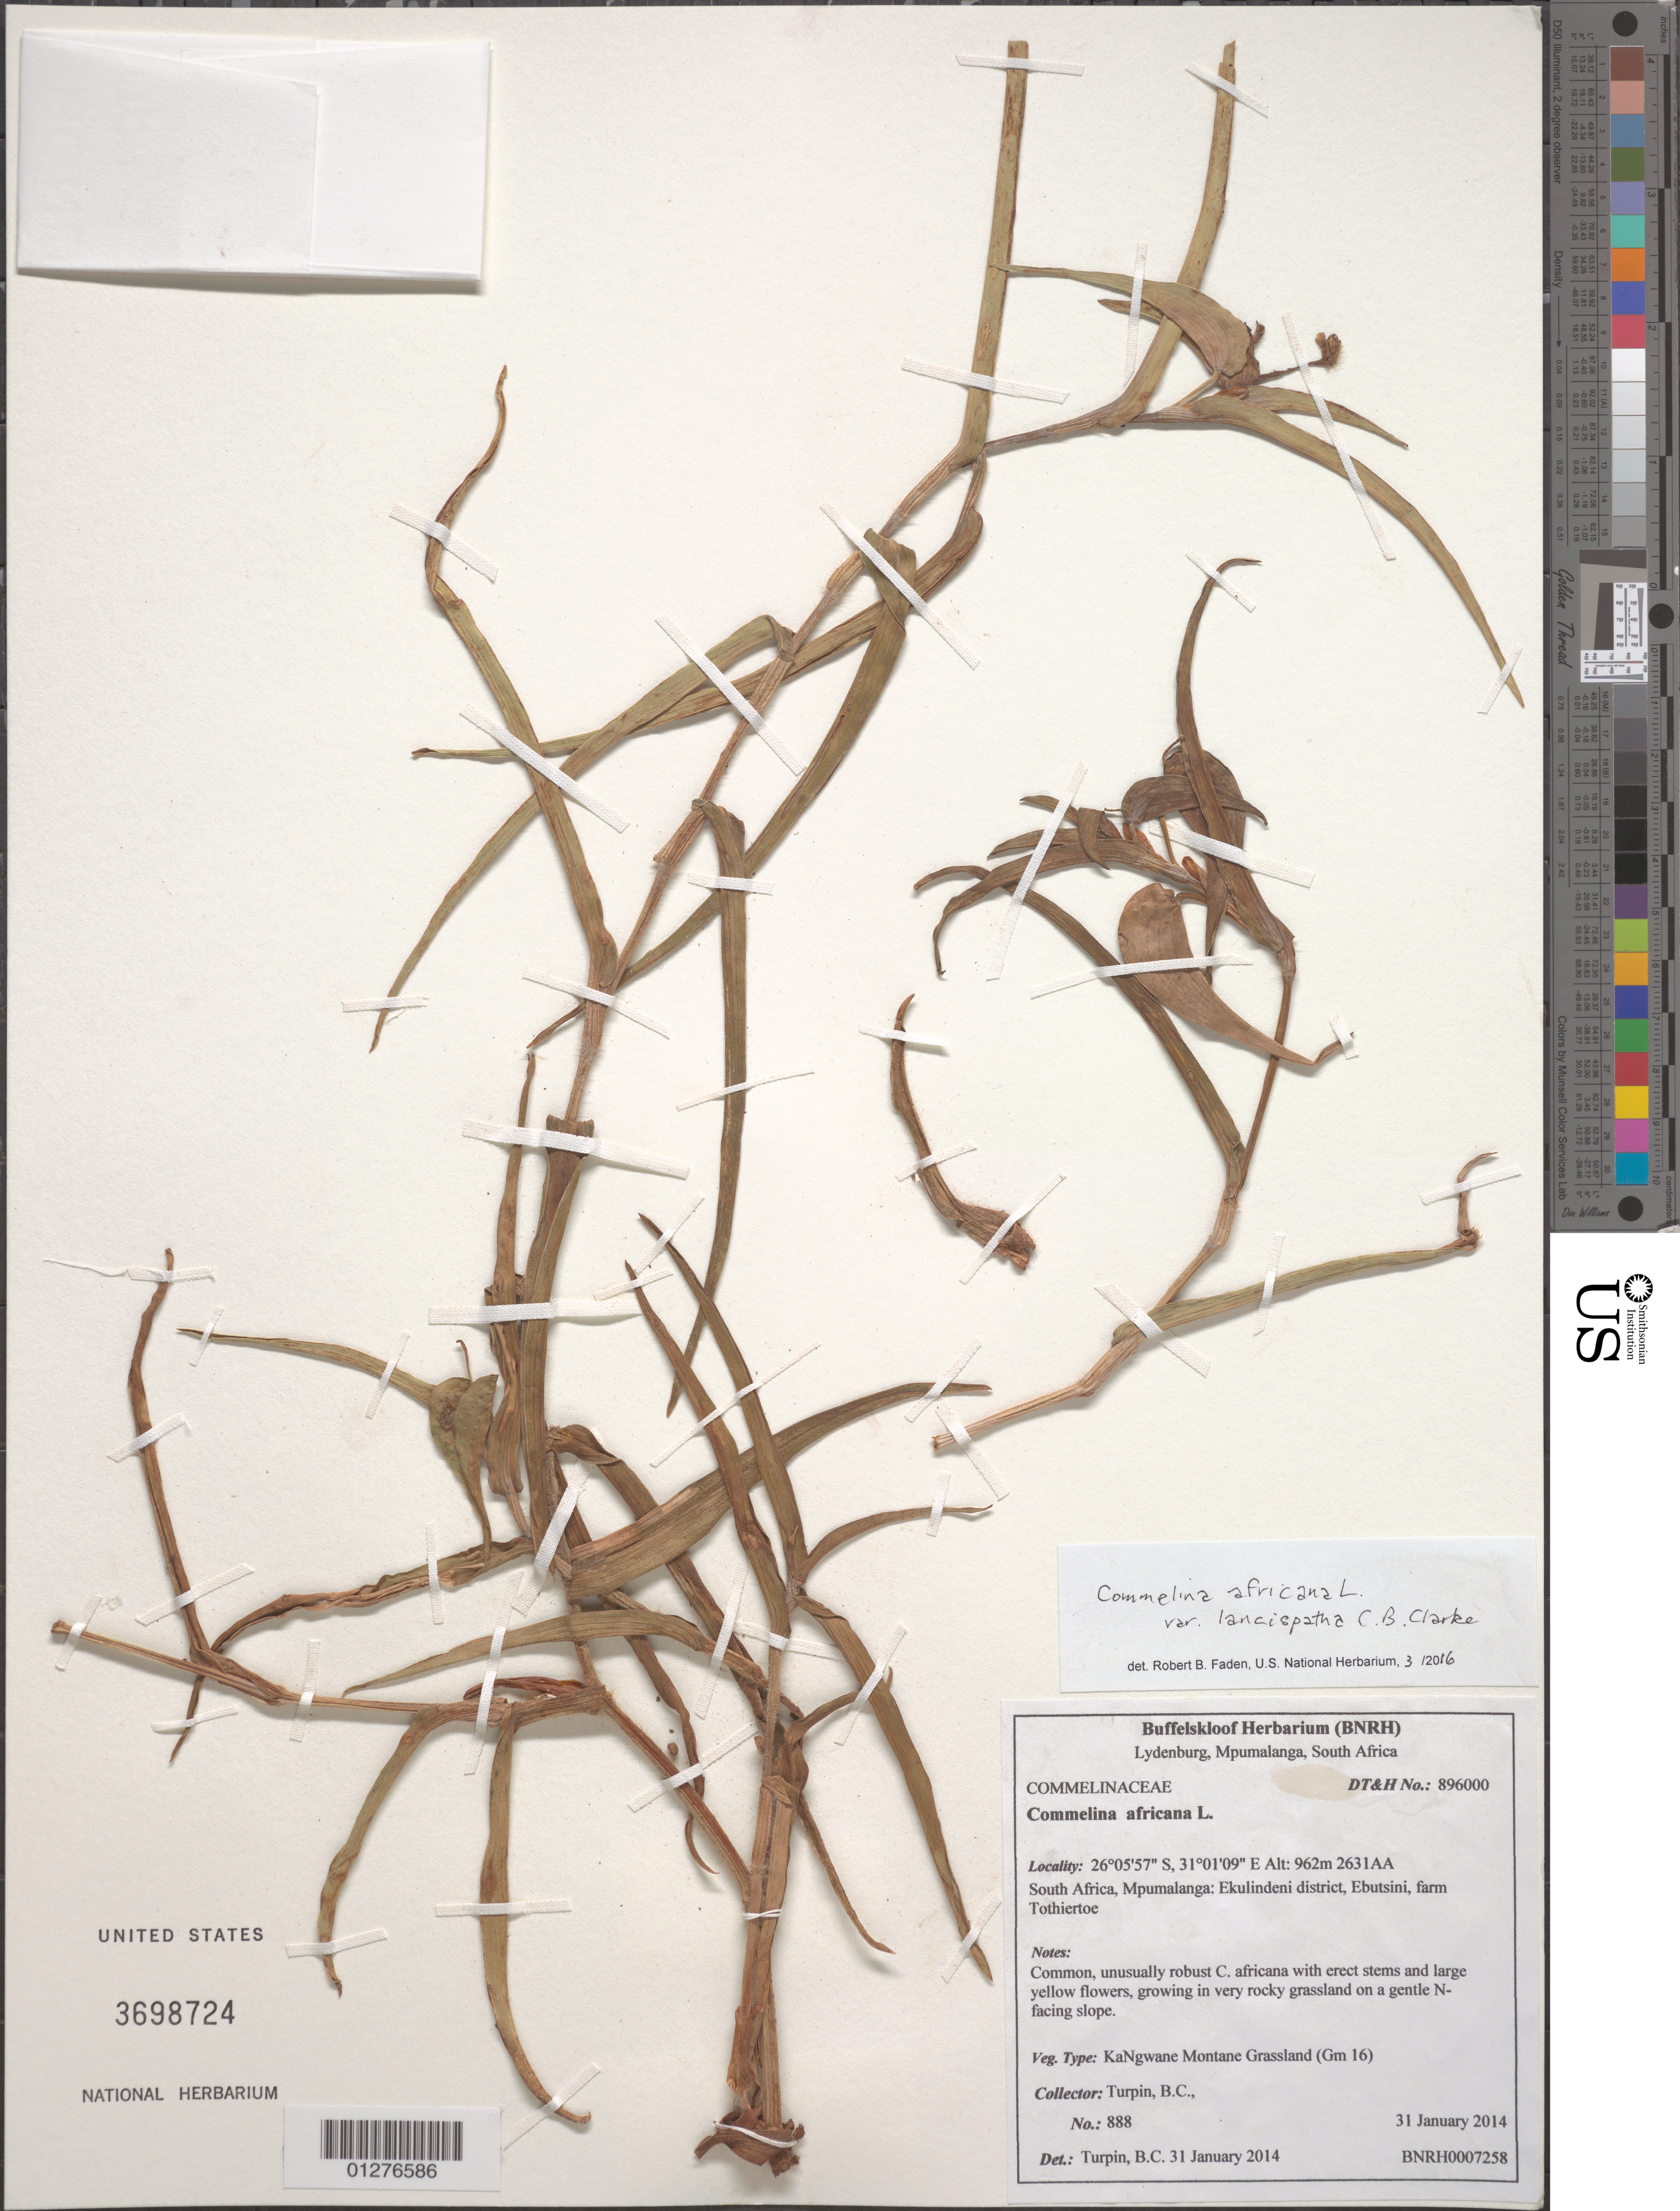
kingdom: Plantae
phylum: Tracheophyta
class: Liliopsida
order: Commelinales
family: Commelinaceae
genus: Commelina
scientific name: Commelina africana var. lancispatha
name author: C.B. Clarke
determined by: Faden, Robert B., (US), Smithsonian Institution - National Museum of Natural History (UNITED STATES)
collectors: B. C. Turpin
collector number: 888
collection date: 2014-01-31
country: South Africa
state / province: Mpumalanga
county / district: Ekulindeni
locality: farm Tothiertoe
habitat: growing in very rocky grassland on a gentle N-facing slope.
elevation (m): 962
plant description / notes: Veg Type: KaNgwane Montane Grassland (Gm 16)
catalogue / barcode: US 3698724